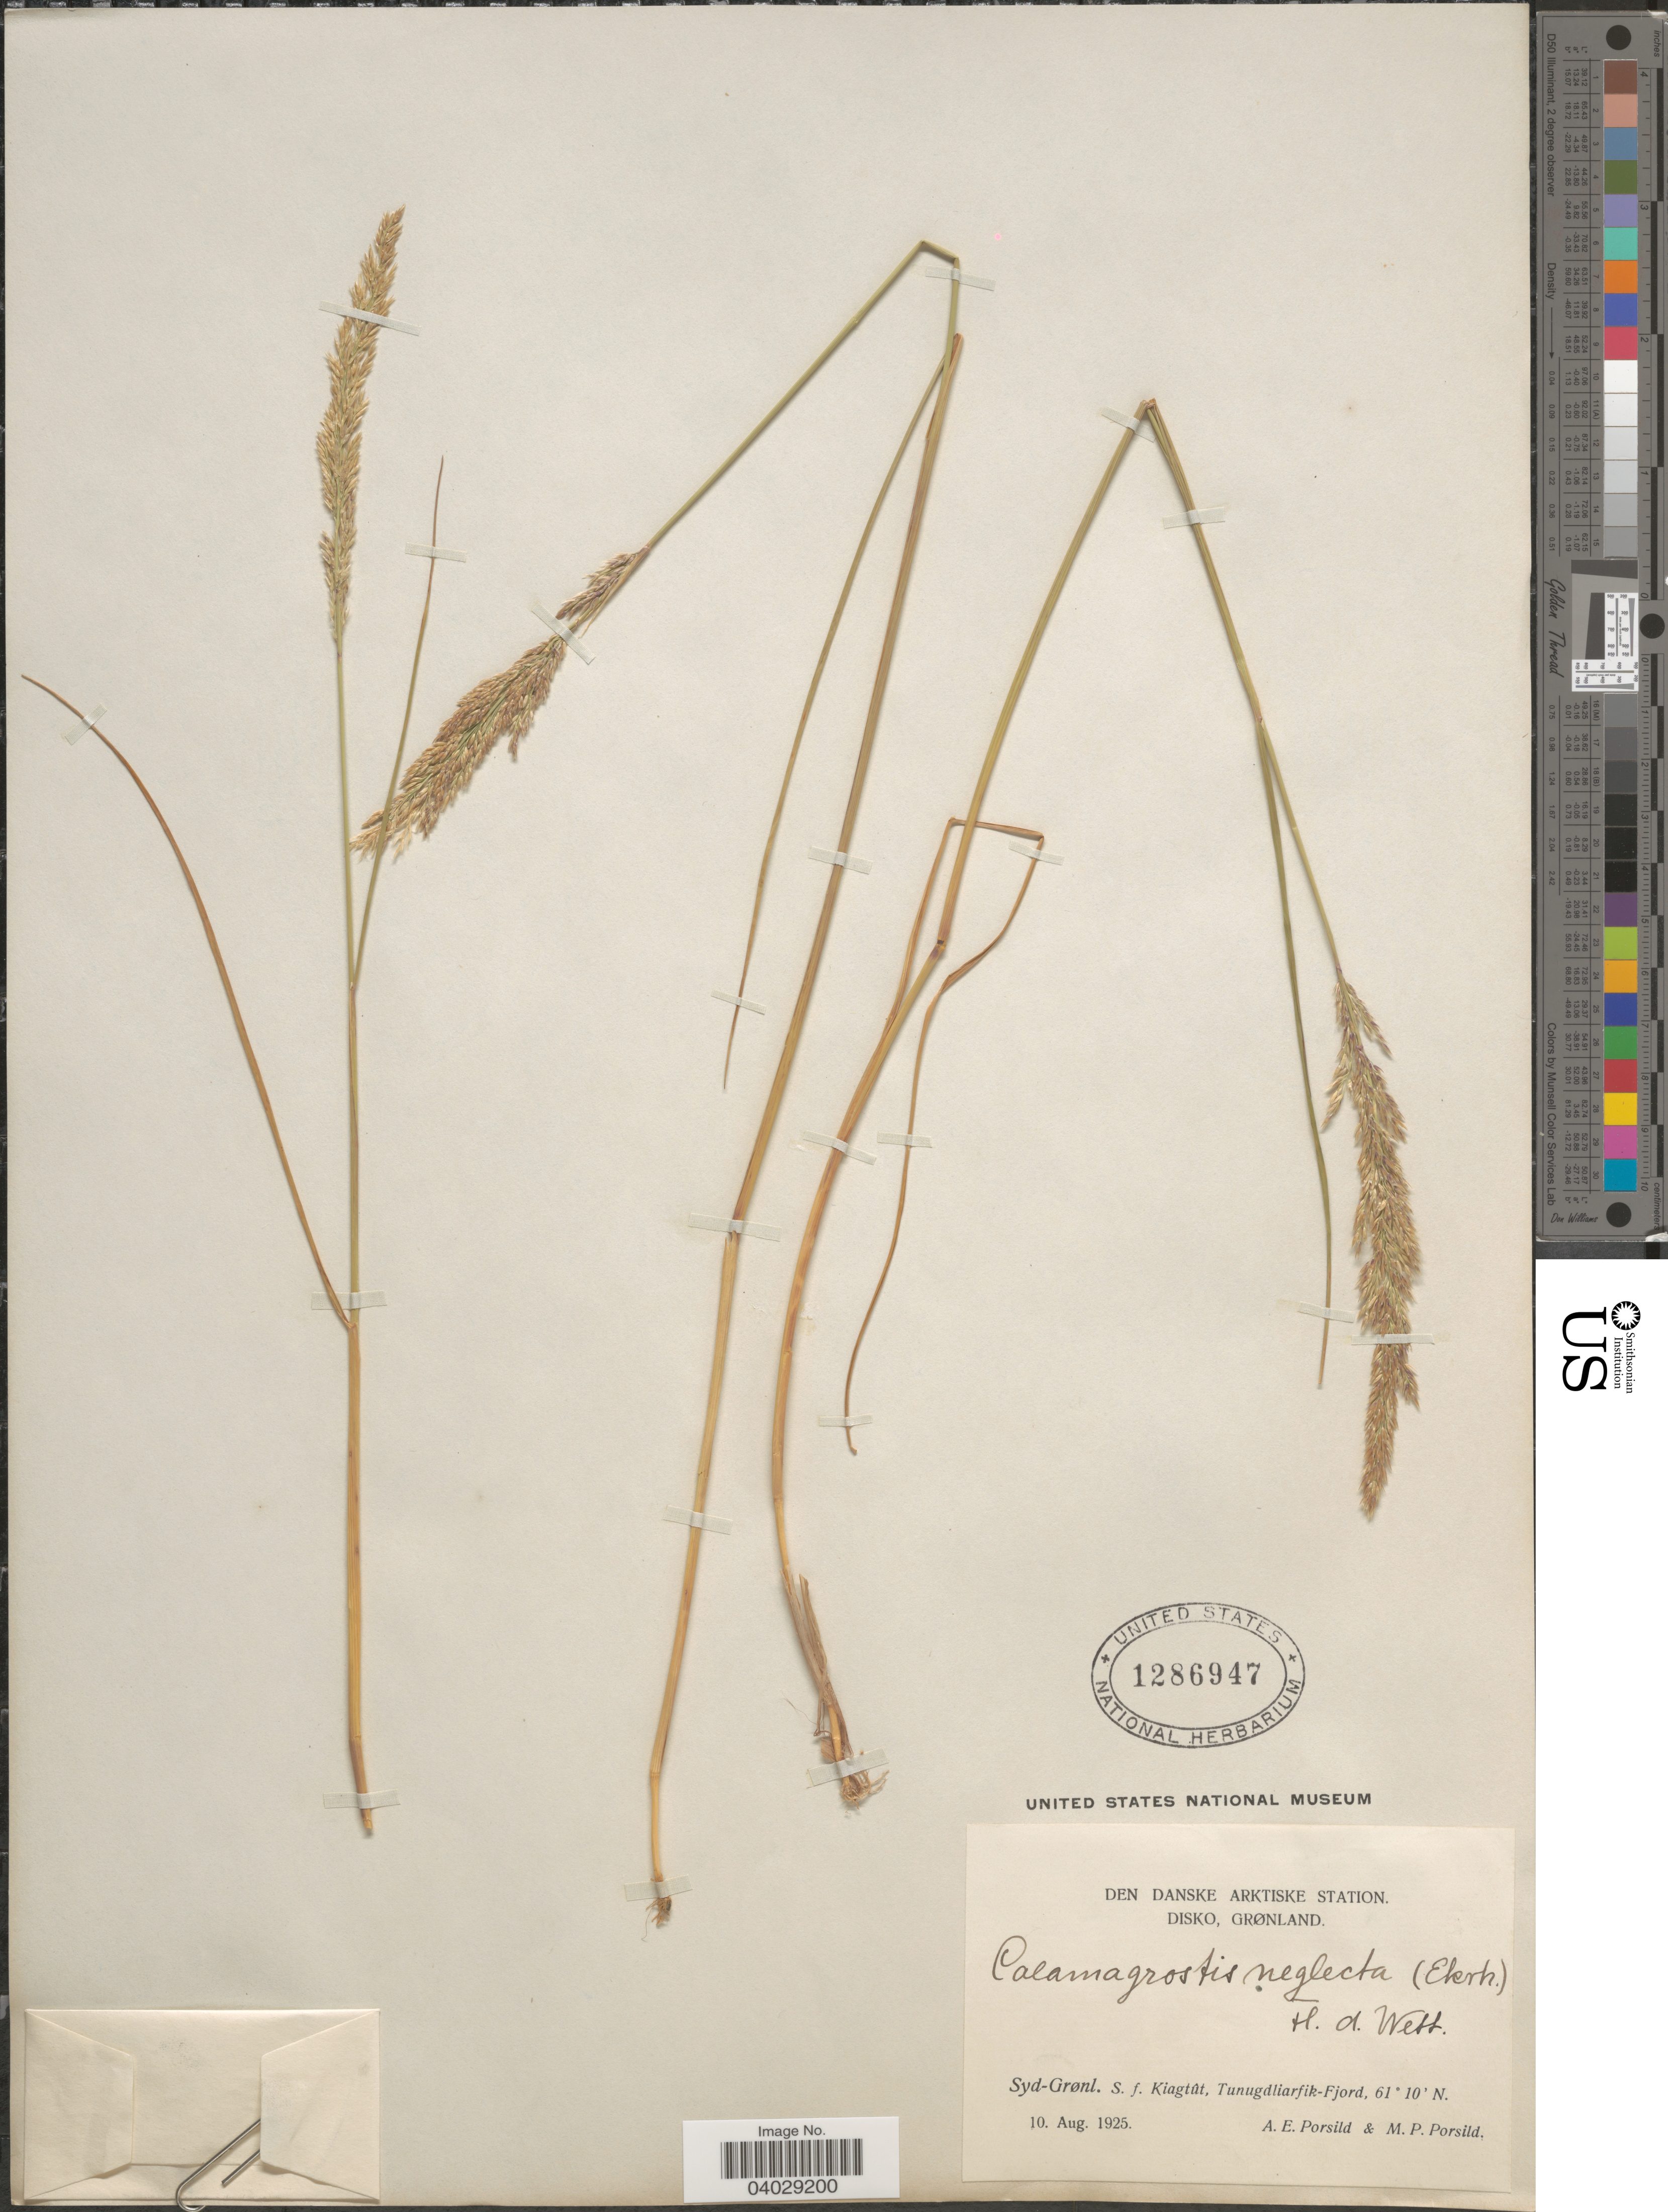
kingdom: Plantae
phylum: Tracheophyta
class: Liliopsida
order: Poales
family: Poaceae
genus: Calamagrostis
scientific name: Calamagrostis neglecta (Ehrh.) Gaertner et al.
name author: (Ehrhart) G. Gaertn. et al.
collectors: A. E. Porsild & M. P. Porsild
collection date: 1925-08-10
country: Greenland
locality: Den Danske Arktiske Station. Disko, Grønland. Syd-Grønl. S. f. Kiagtût, Tunugdliarfik-Fjord.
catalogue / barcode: US 1286947